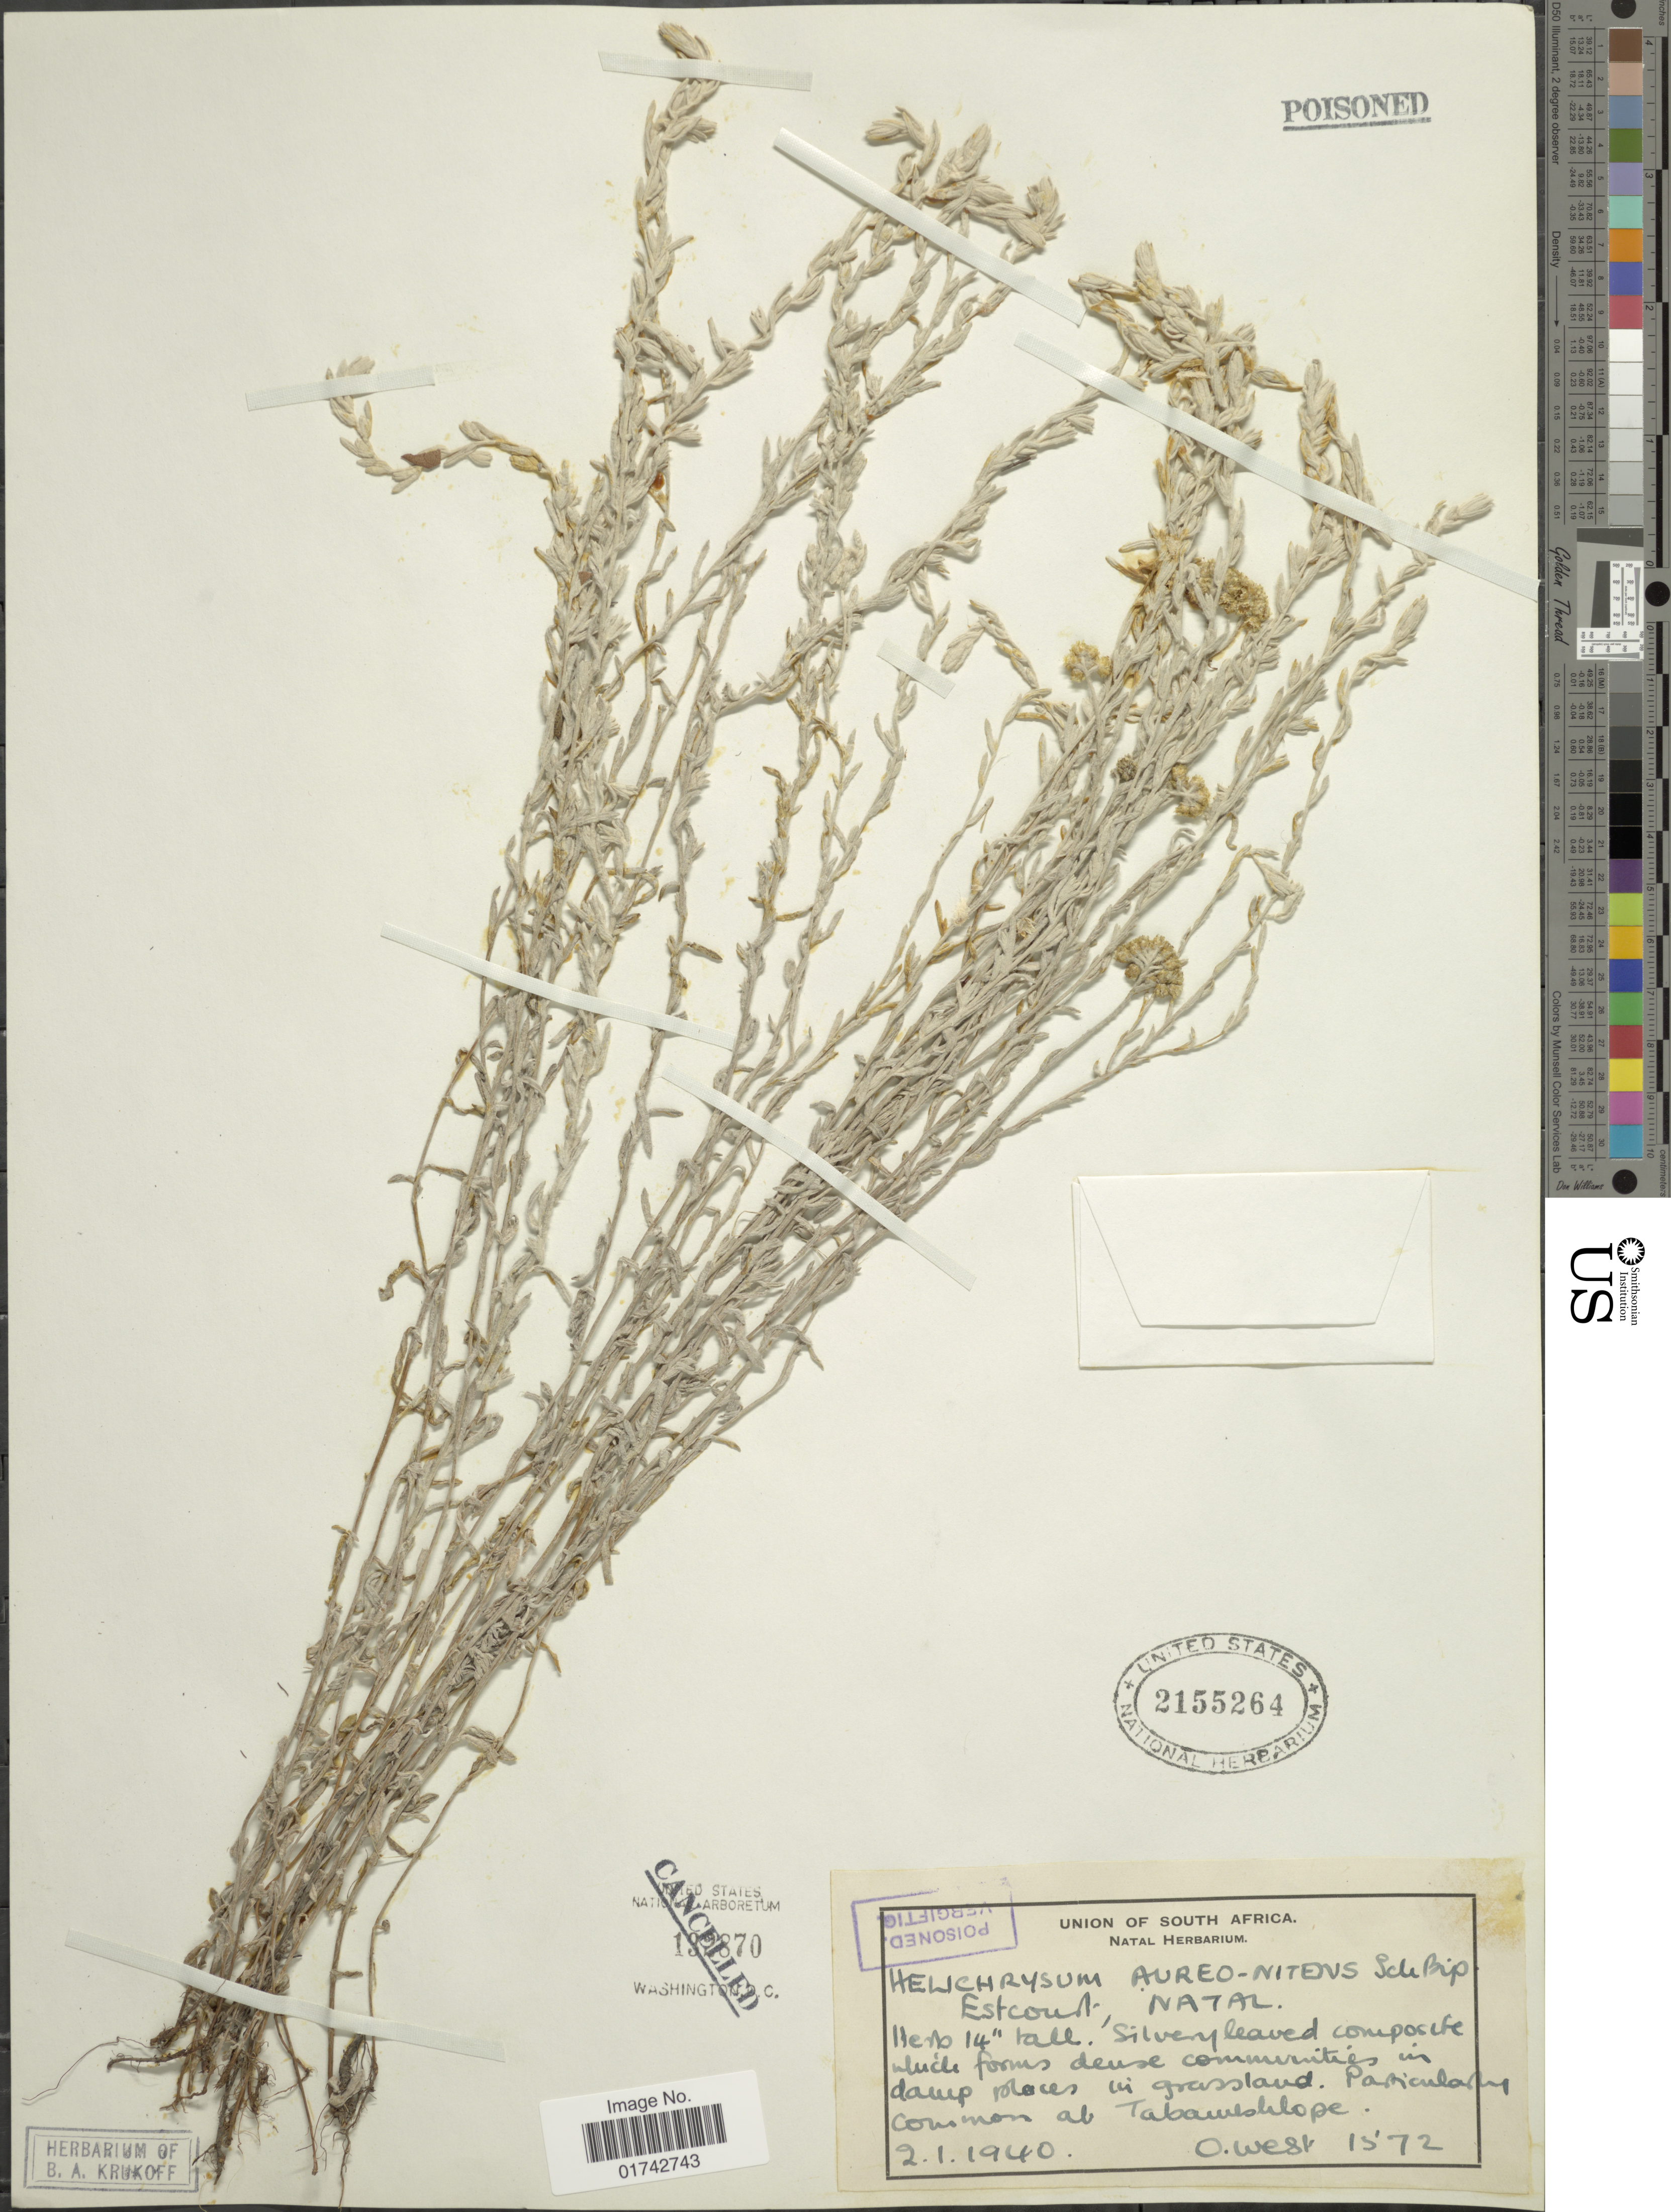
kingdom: Plantae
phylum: Tracheophyta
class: Magnoliopsida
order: Asterales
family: Asteraceae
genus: Helichrysum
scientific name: Helichrysum aureonitens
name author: Sch. Bip.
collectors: O. West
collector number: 1572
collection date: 1940-01-02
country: South Africa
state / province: KwaZulu-Natal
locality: Estcourt, natal. Common at Tabaweshlope [interpreted]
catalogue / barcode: US 2155264